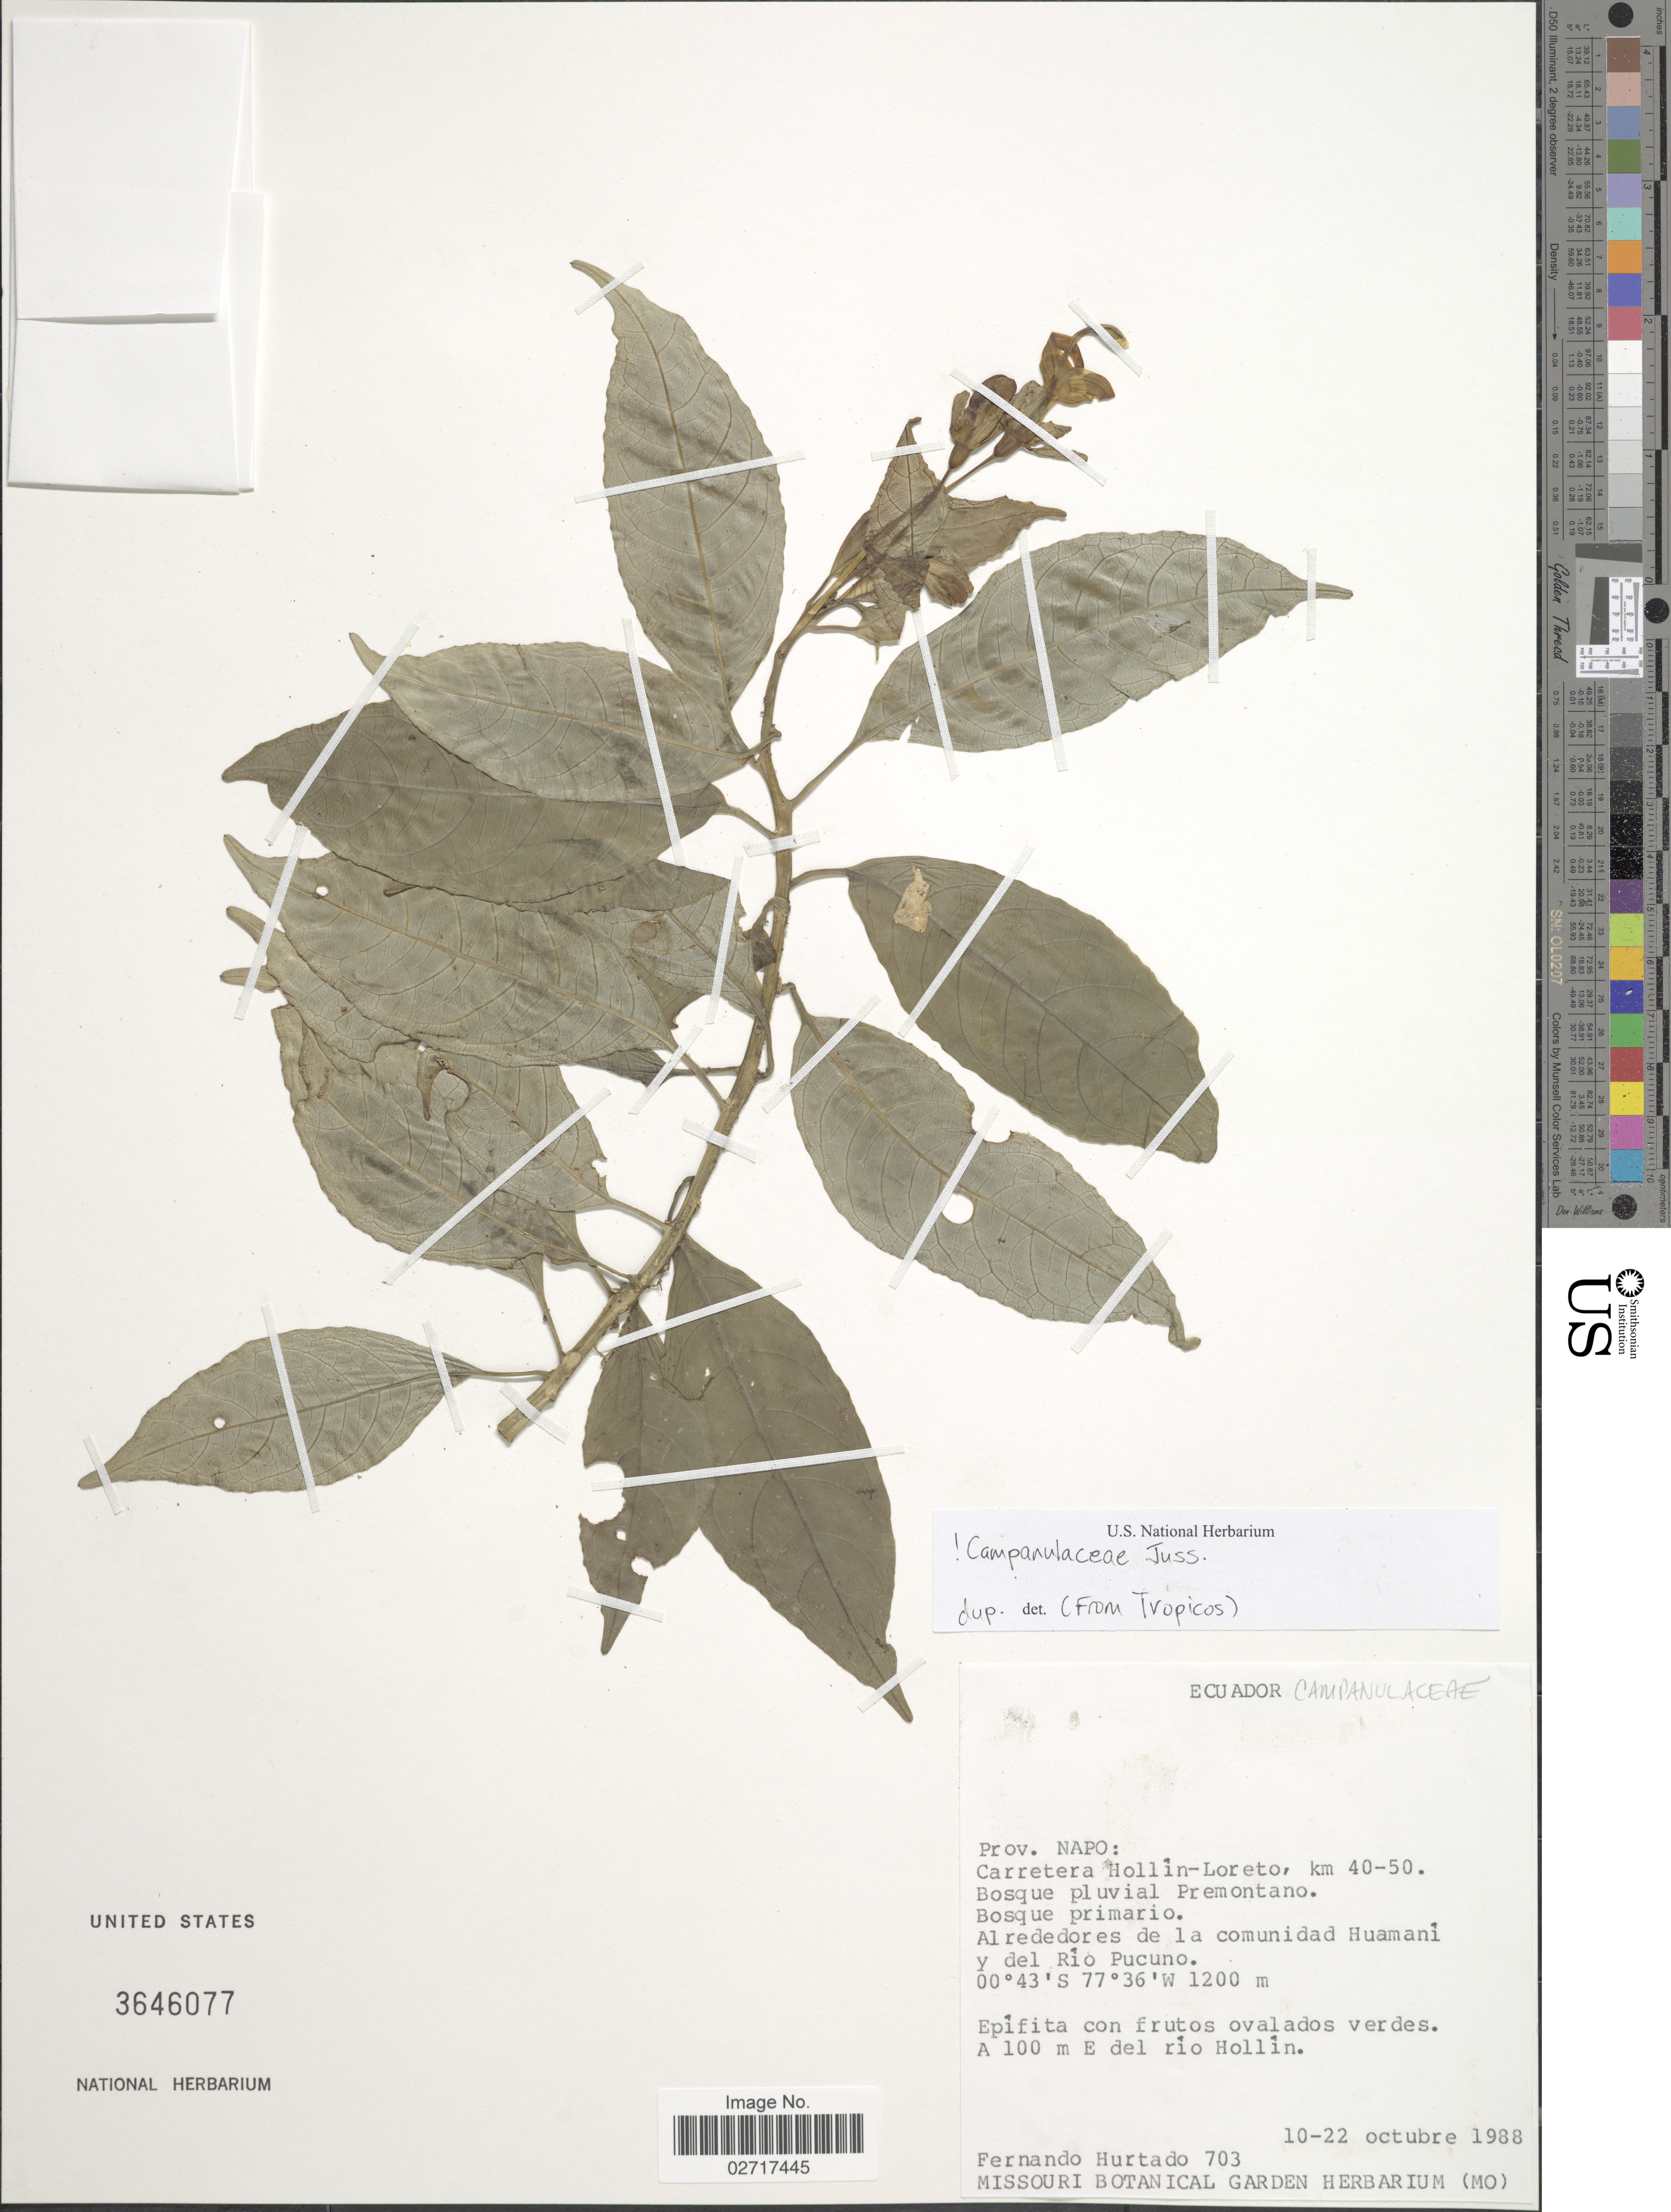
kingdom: Plantae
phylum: Tracheophyta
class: Magnoliopsida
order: Asterales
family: Campanulaceae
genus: Burmeistera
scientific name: Burmeistera sp.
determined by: Lagomarsino, L. P.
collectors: F. Hurtado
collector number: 703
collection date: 1988-10-10/1988-10-22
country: Ecuador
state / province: Napo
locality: Carretera Hollín-Loreto, km 40-50. Al rededores de la comunidad Huamaní y del Río Pucuno.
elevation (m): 1200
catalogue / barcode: US 3646077